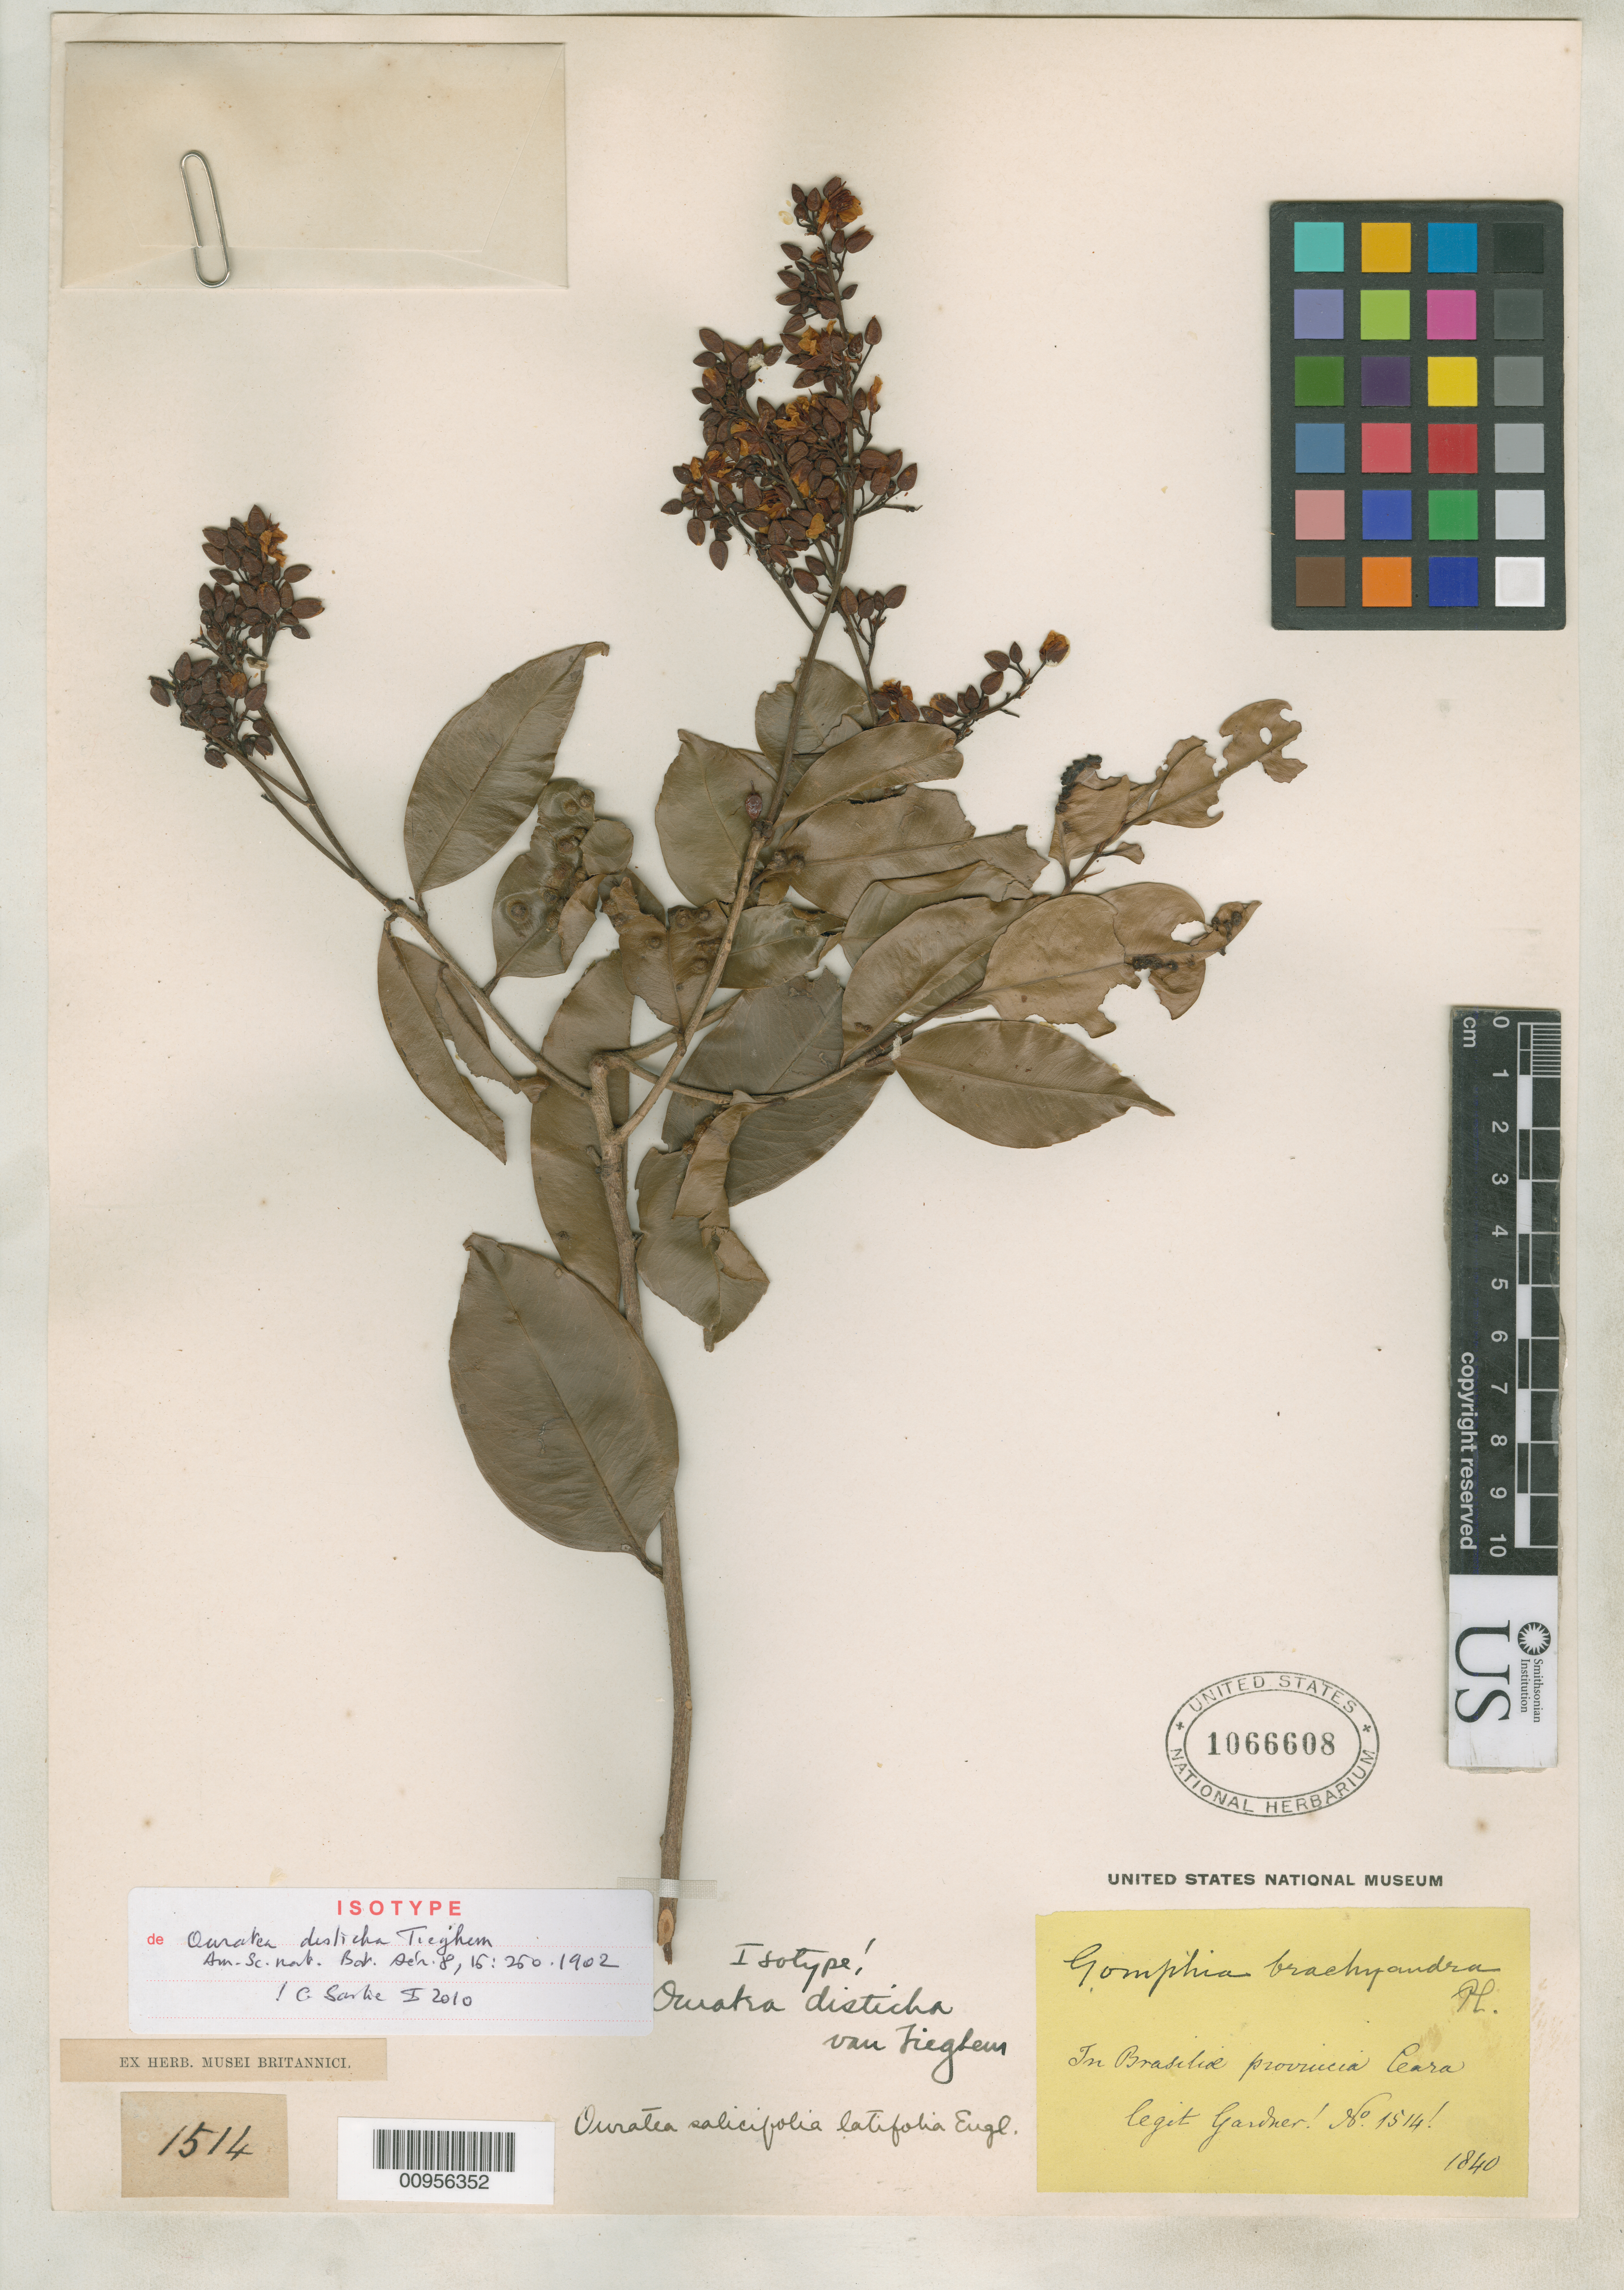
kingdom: Plantae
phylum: Tracheophyta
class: Magnoliopsida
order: Malpighiales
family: Ochnaceae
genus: Ouratea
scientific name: Ouratea disticha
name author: Tiegh.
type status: Isotype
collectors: G. Gardner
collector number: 1514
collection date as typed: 1840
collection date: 1840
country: Brazil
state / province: Ceará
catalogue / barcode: US 1066608